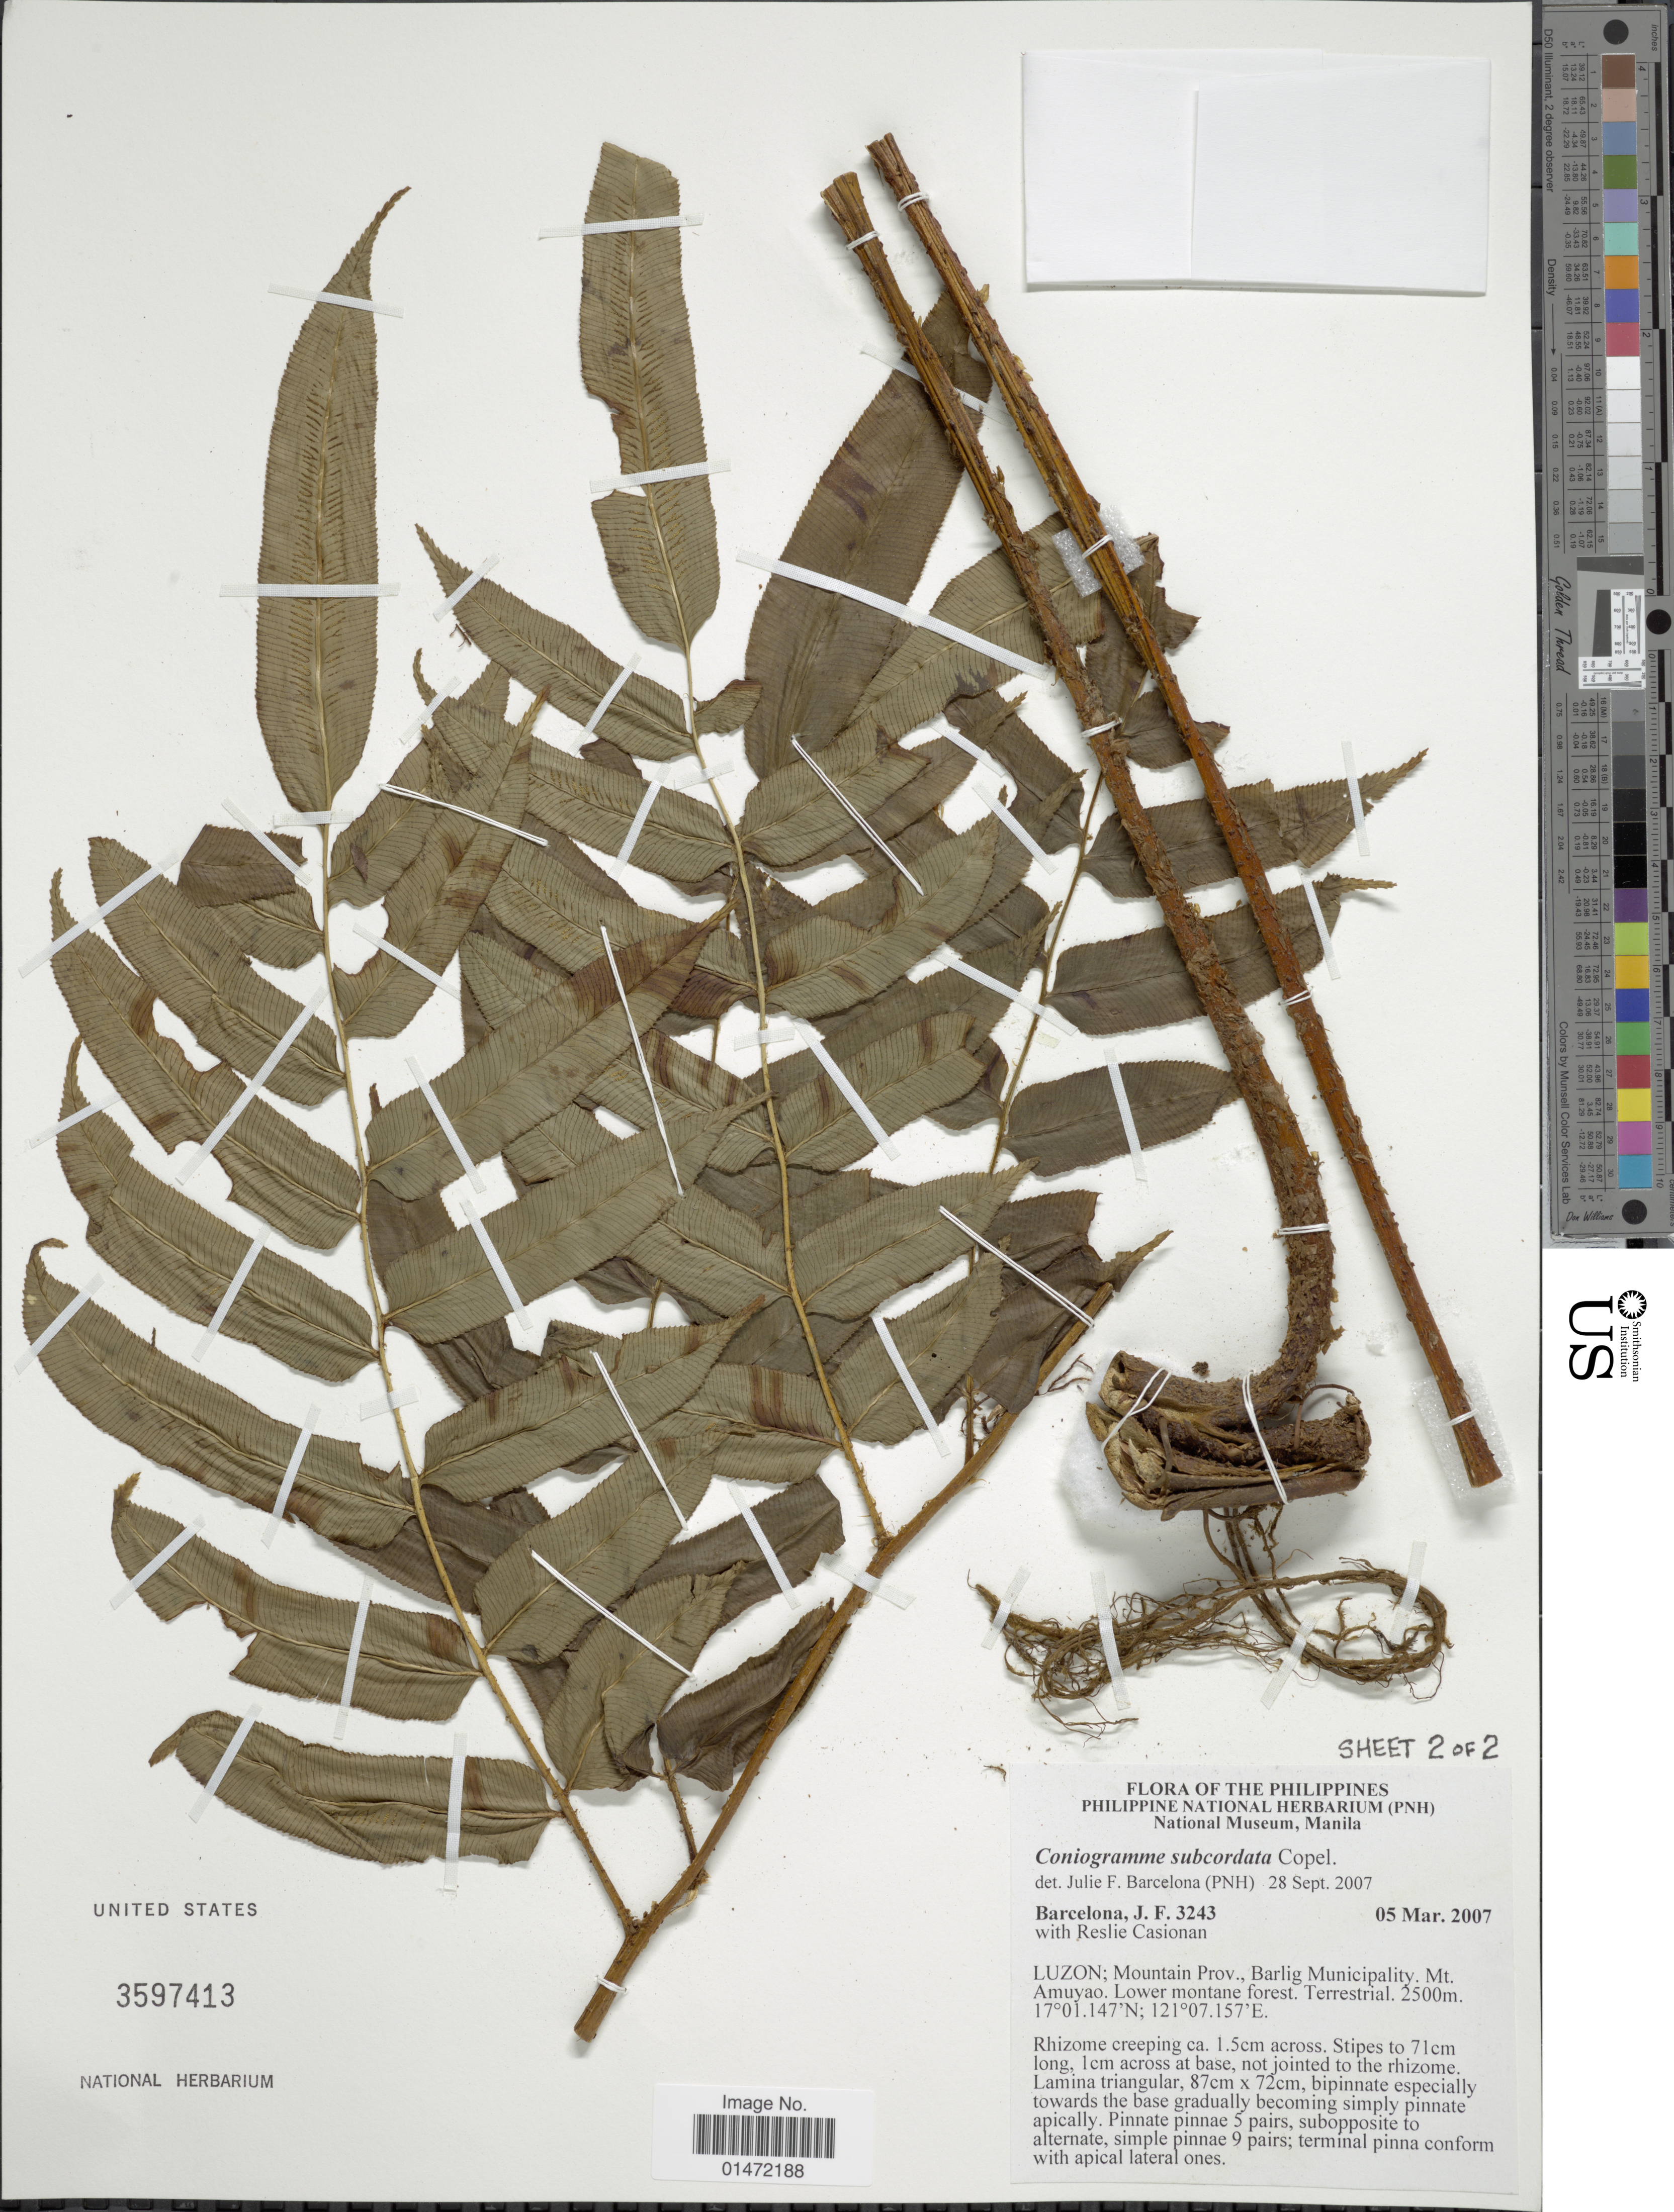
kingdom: Plantae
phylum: Tracheophyta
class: Polypodiopsida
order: Polypodiales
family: Pteridaceae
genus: Coniogramme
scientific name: Coniogramme subcordata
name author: Copel. in Elmer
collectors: J. F. Barcelona & R. Casionan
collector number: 3243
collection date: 2007-03-05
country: Philippines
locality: Luzon; Mountain Prov., Barlig Municipality, Mt. Amuyao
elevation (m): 2500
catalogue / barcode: US 3597413